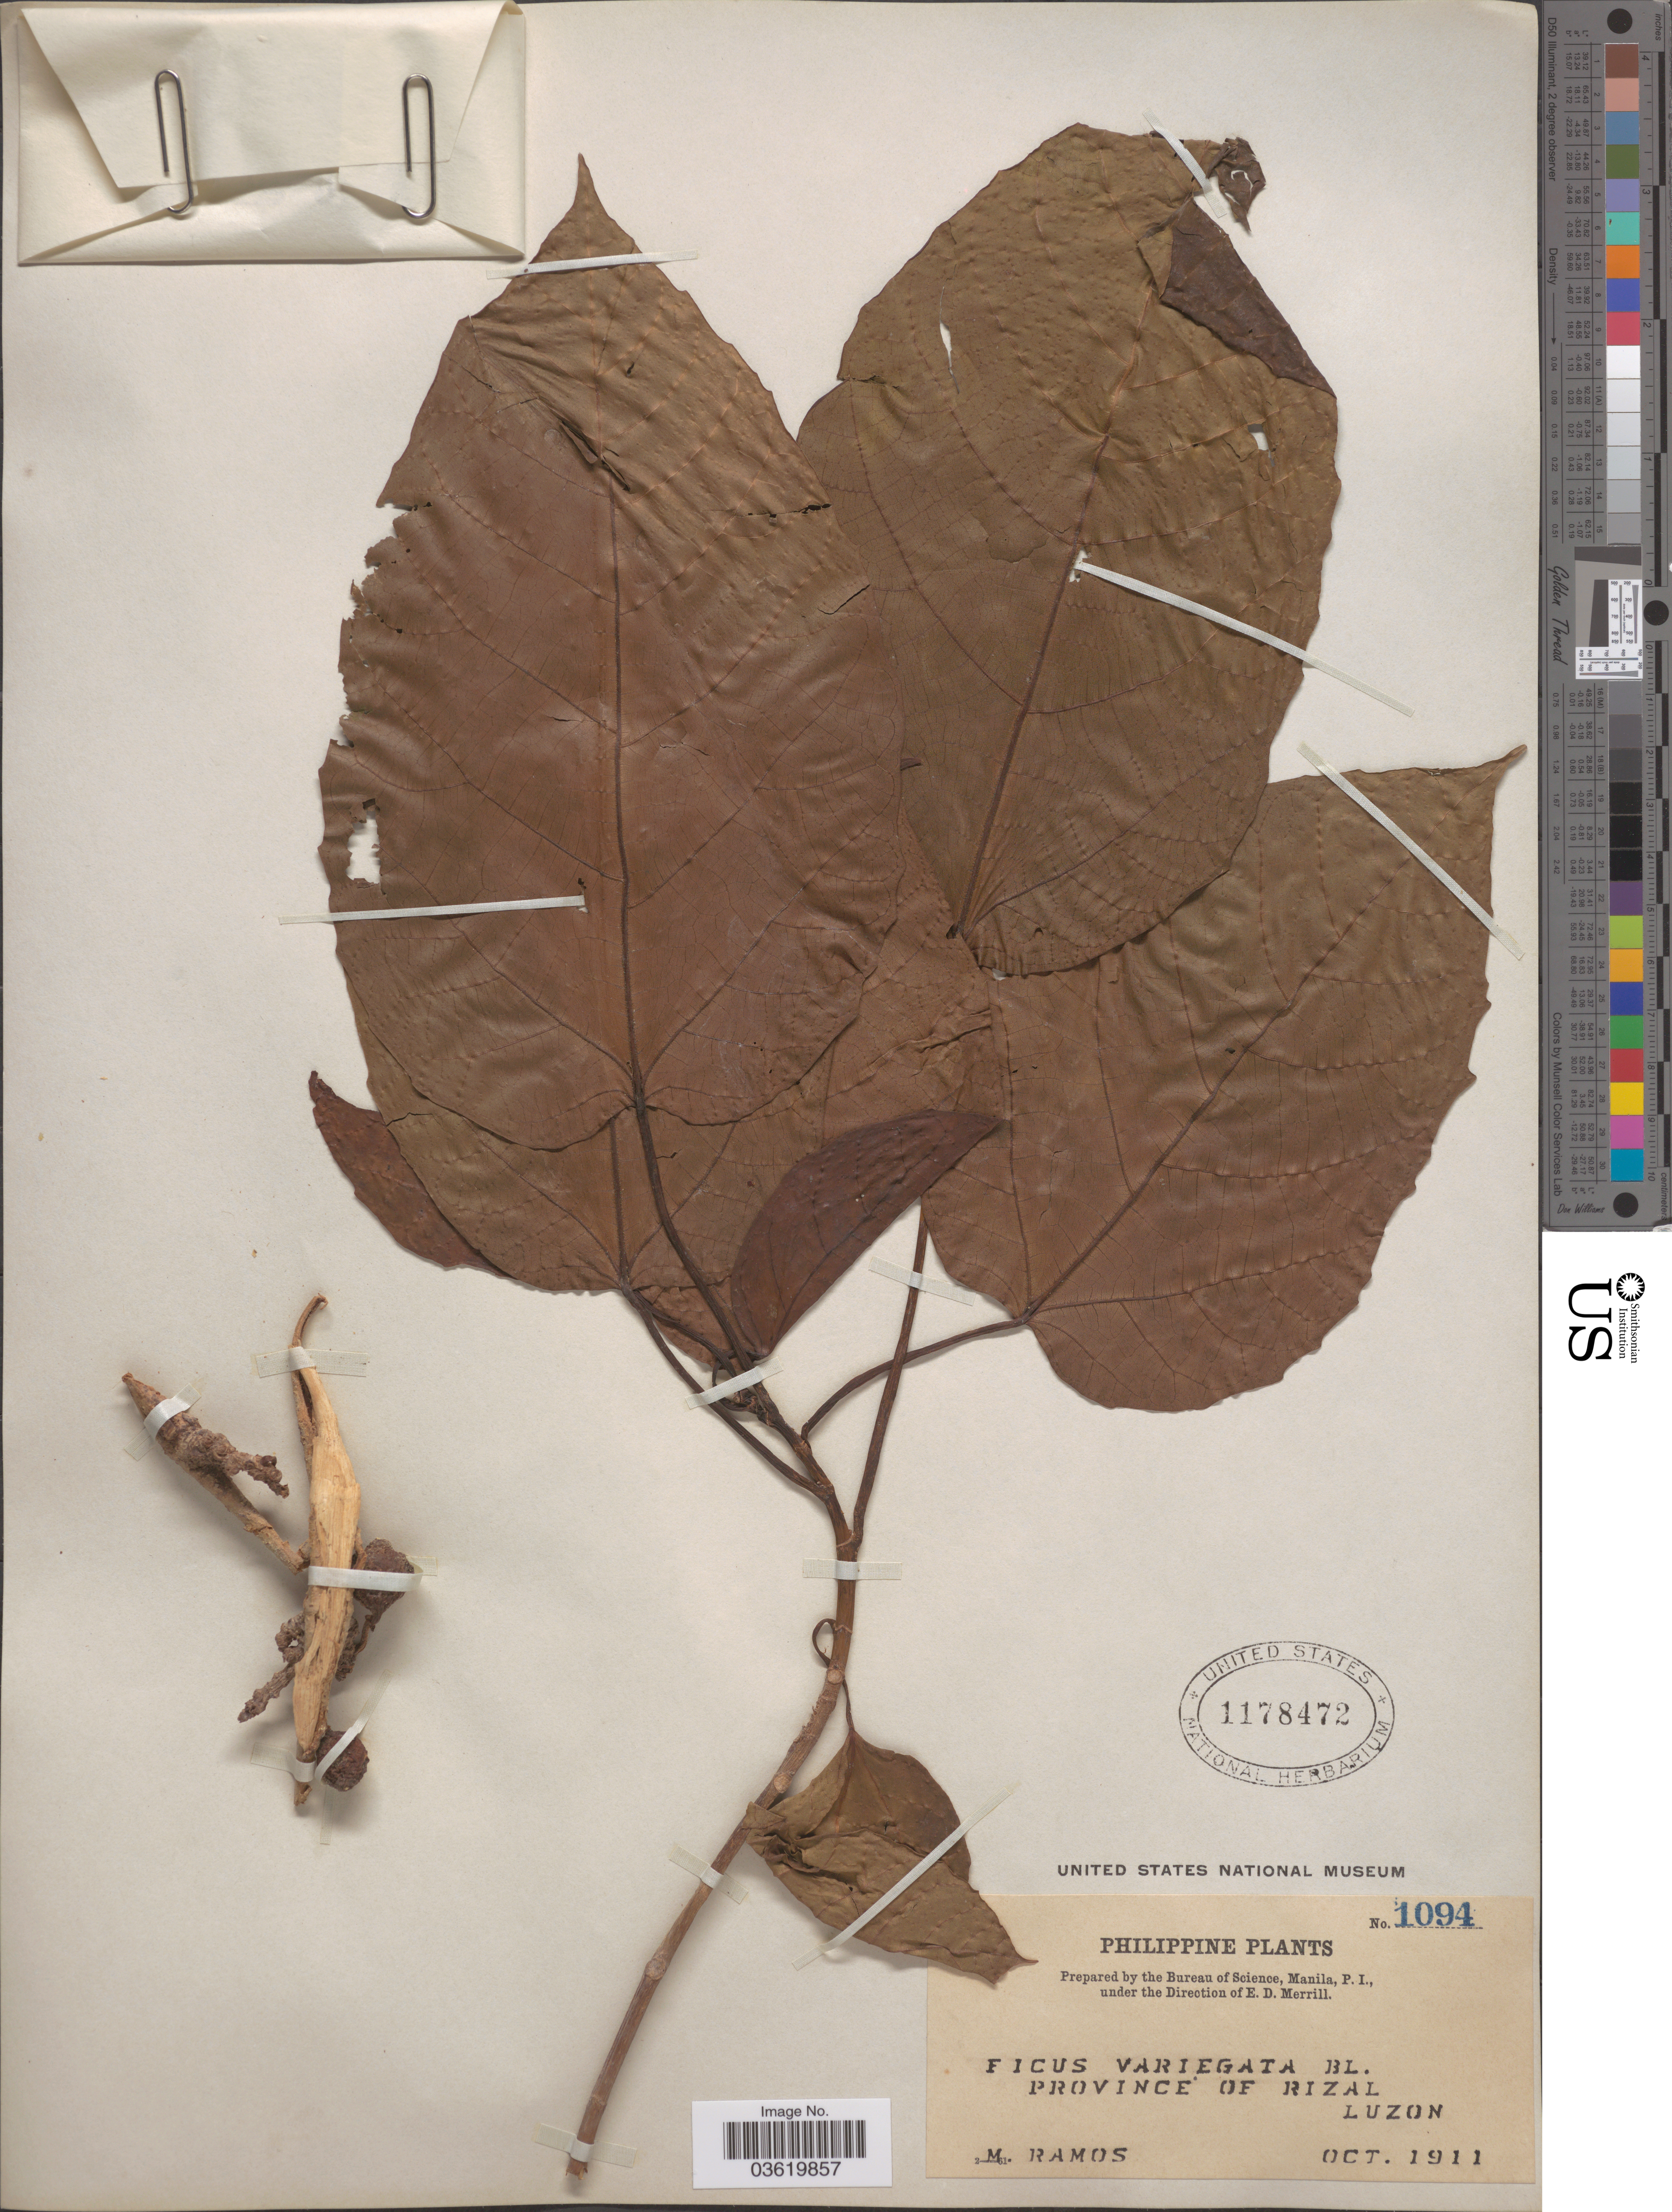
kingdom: Plantae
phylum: Tracheophyta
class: Magnoliopsida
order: Rosales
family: Moraceae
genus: Ficus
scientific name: Ficus variegata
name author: Blume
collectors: M. Ramos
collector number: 1094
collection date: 1911-10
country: Philippines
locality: Province of Rizal, Luzon.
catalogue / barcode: US 1178472